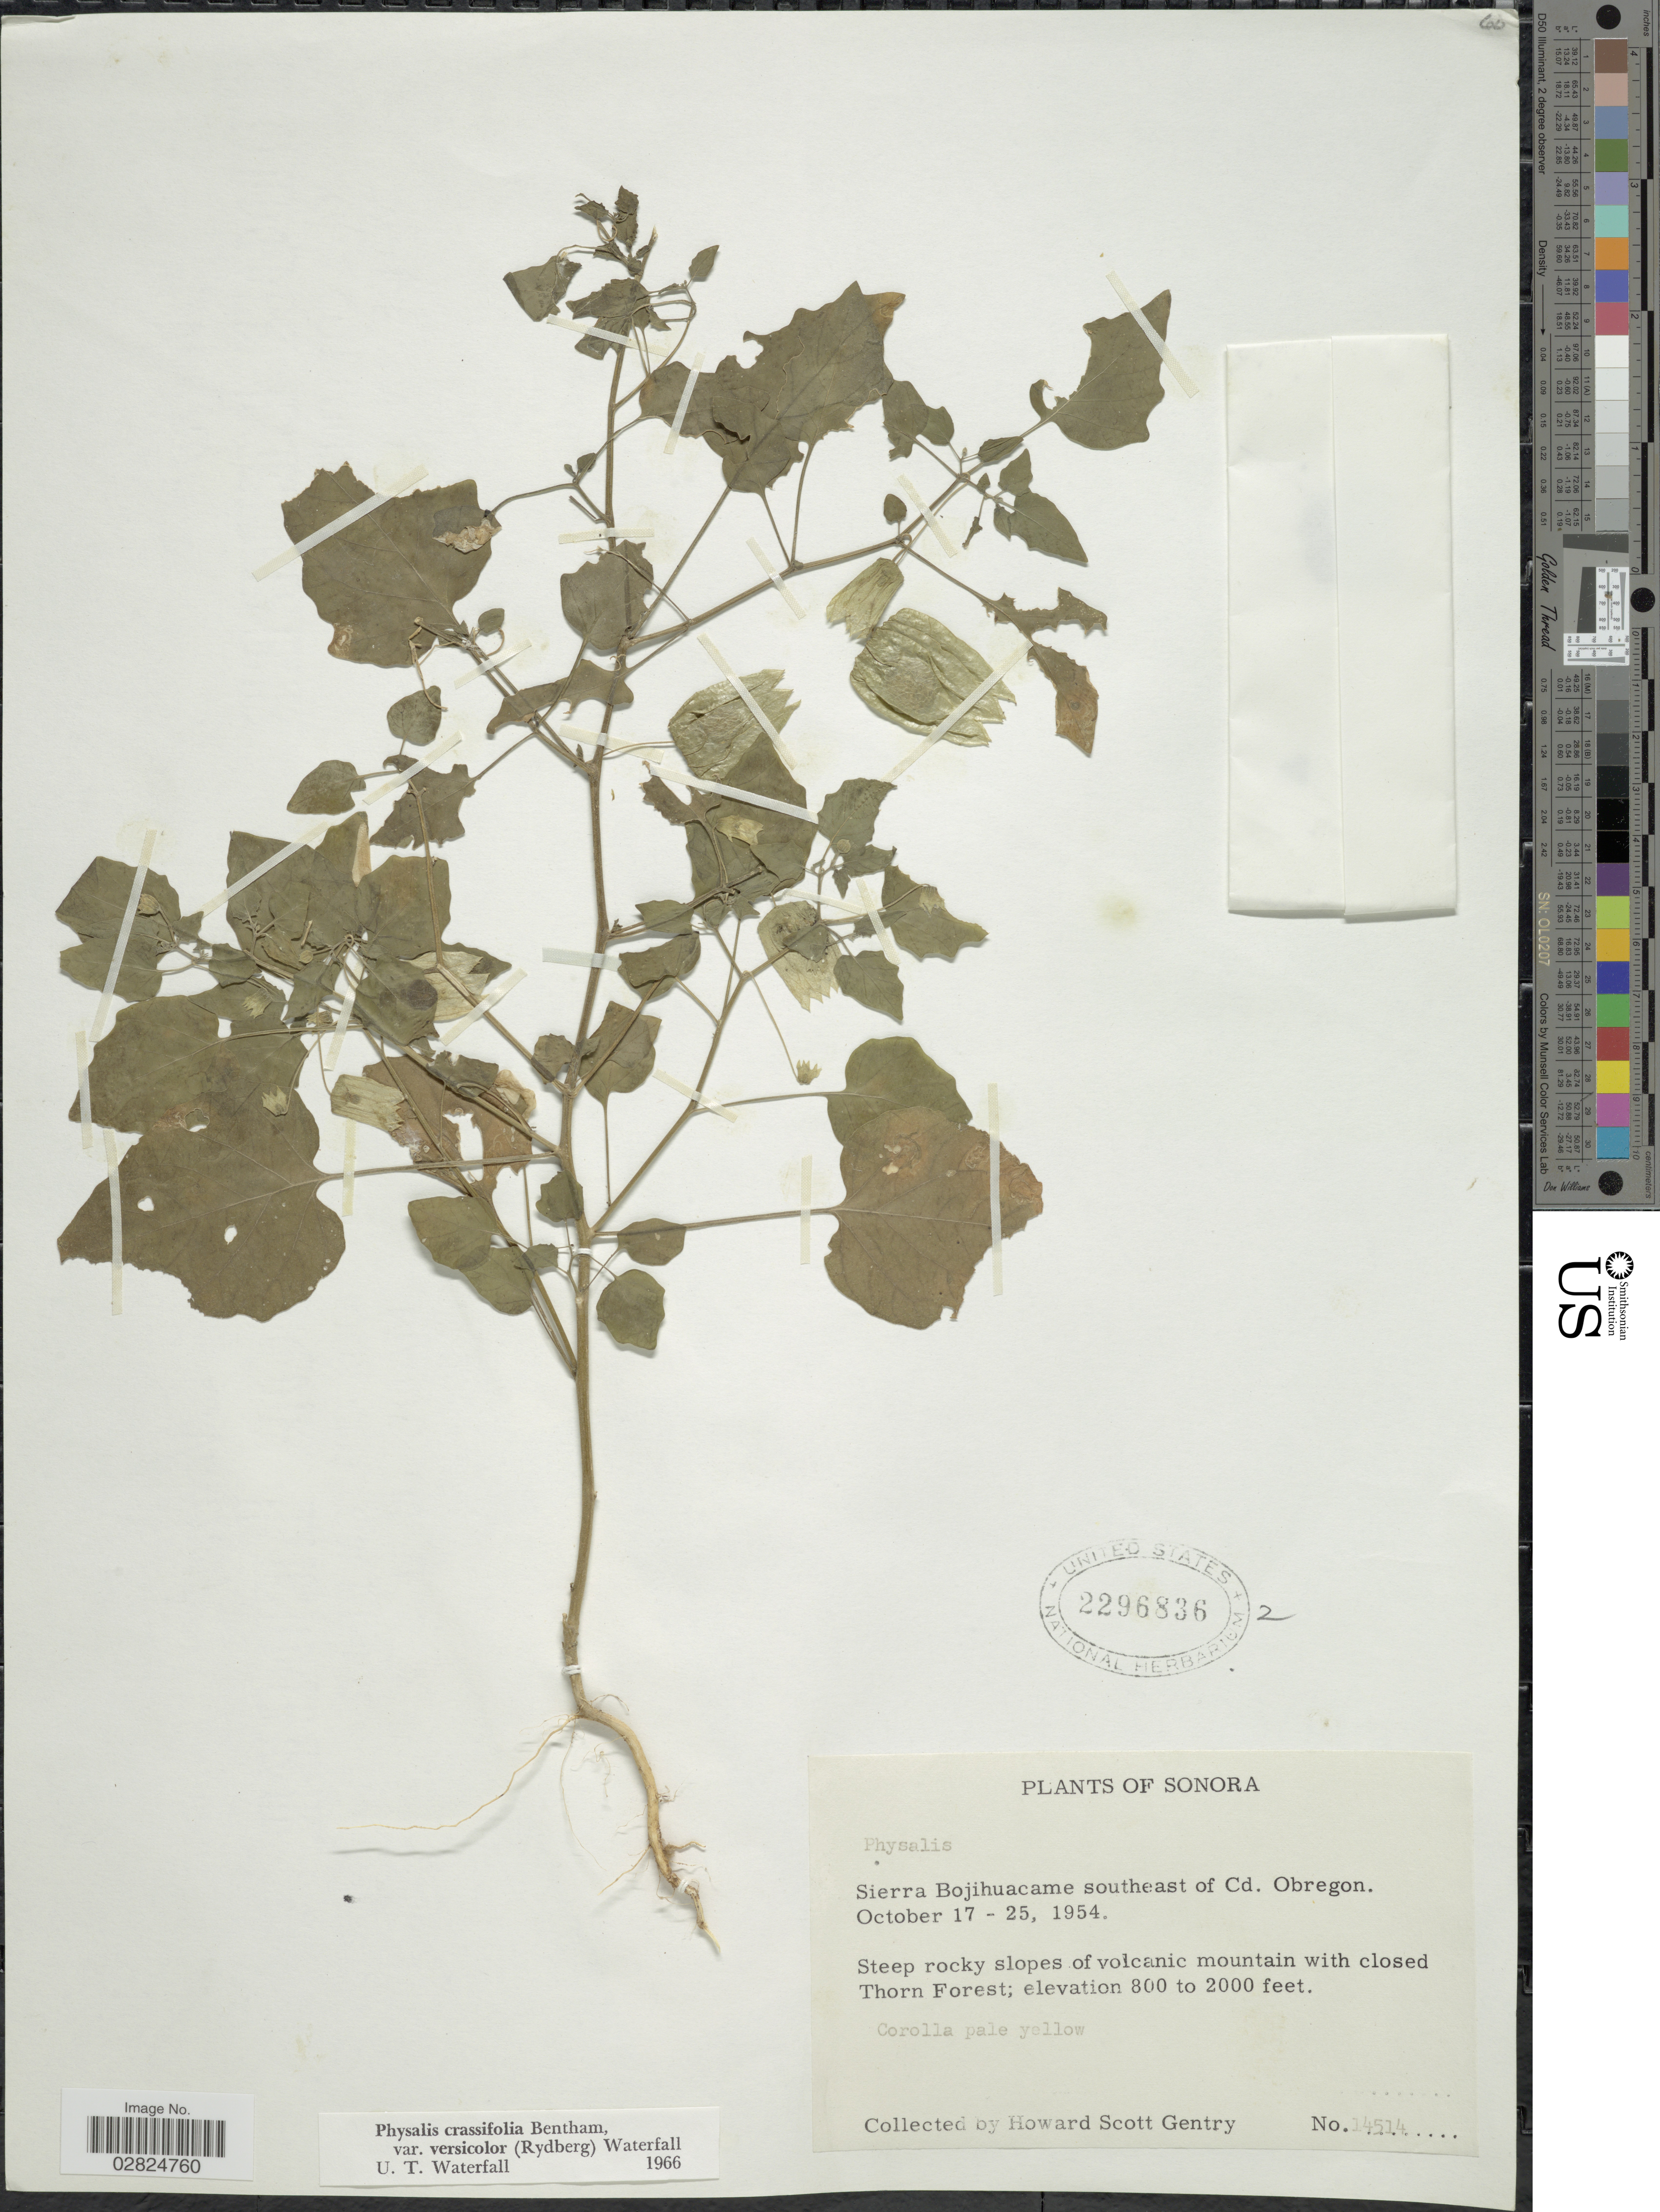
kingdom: Plantae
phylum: Tracheophyta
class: Magnoliopsida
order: Solanales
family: Solanaceae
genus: Physalis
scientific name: Physalis crassifolia var. versicolor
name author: Benth.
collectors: H. S. Gentry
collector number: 14514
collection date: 1954-10-17/1954-10-25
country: Mexico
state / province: Sonora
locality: Sierra Bojihuacame southeast of Cd. Obregon.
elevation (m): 244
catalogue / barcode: US 2296836